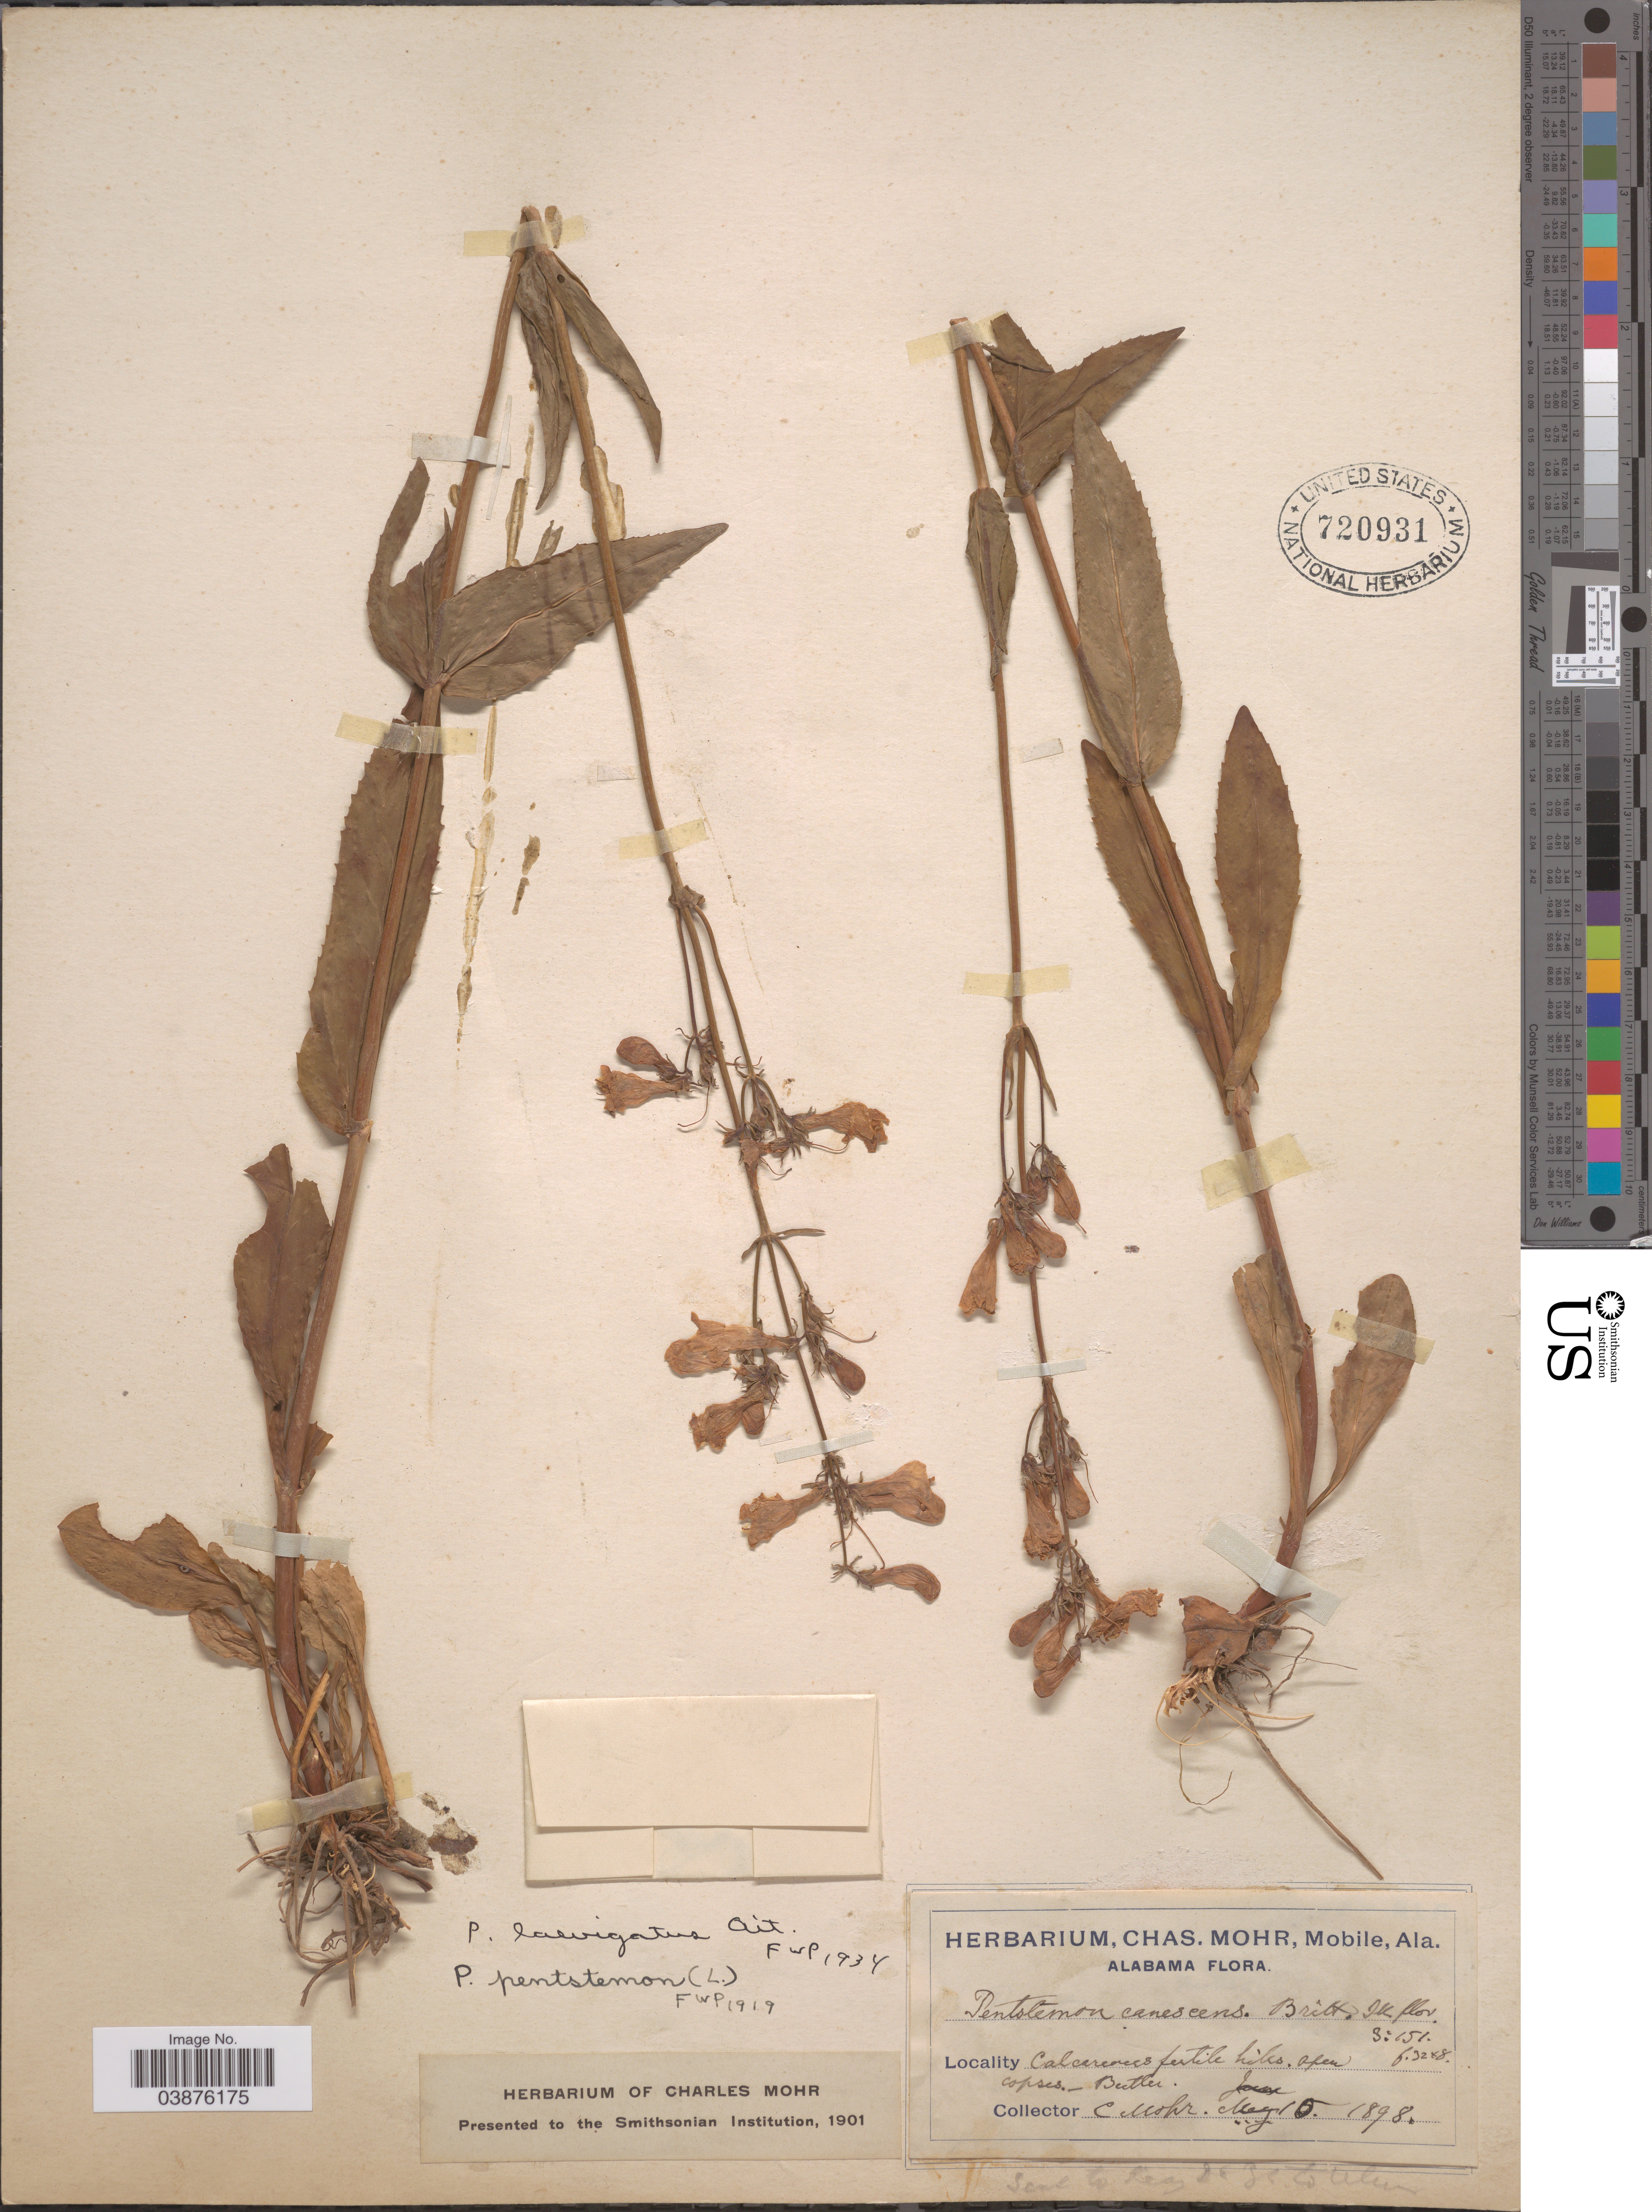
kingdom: Plantae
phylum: Tracheophyta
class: Magnoliopsida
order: Lamiales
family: Plantaginaceae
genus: Penstemon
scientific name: Penstemon laevigatus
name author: Aiton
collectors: Mohr, C. T. (herbarium)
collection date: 1898-05-10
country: United States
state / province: Alabama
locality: Buttler.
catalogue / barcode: US 720931